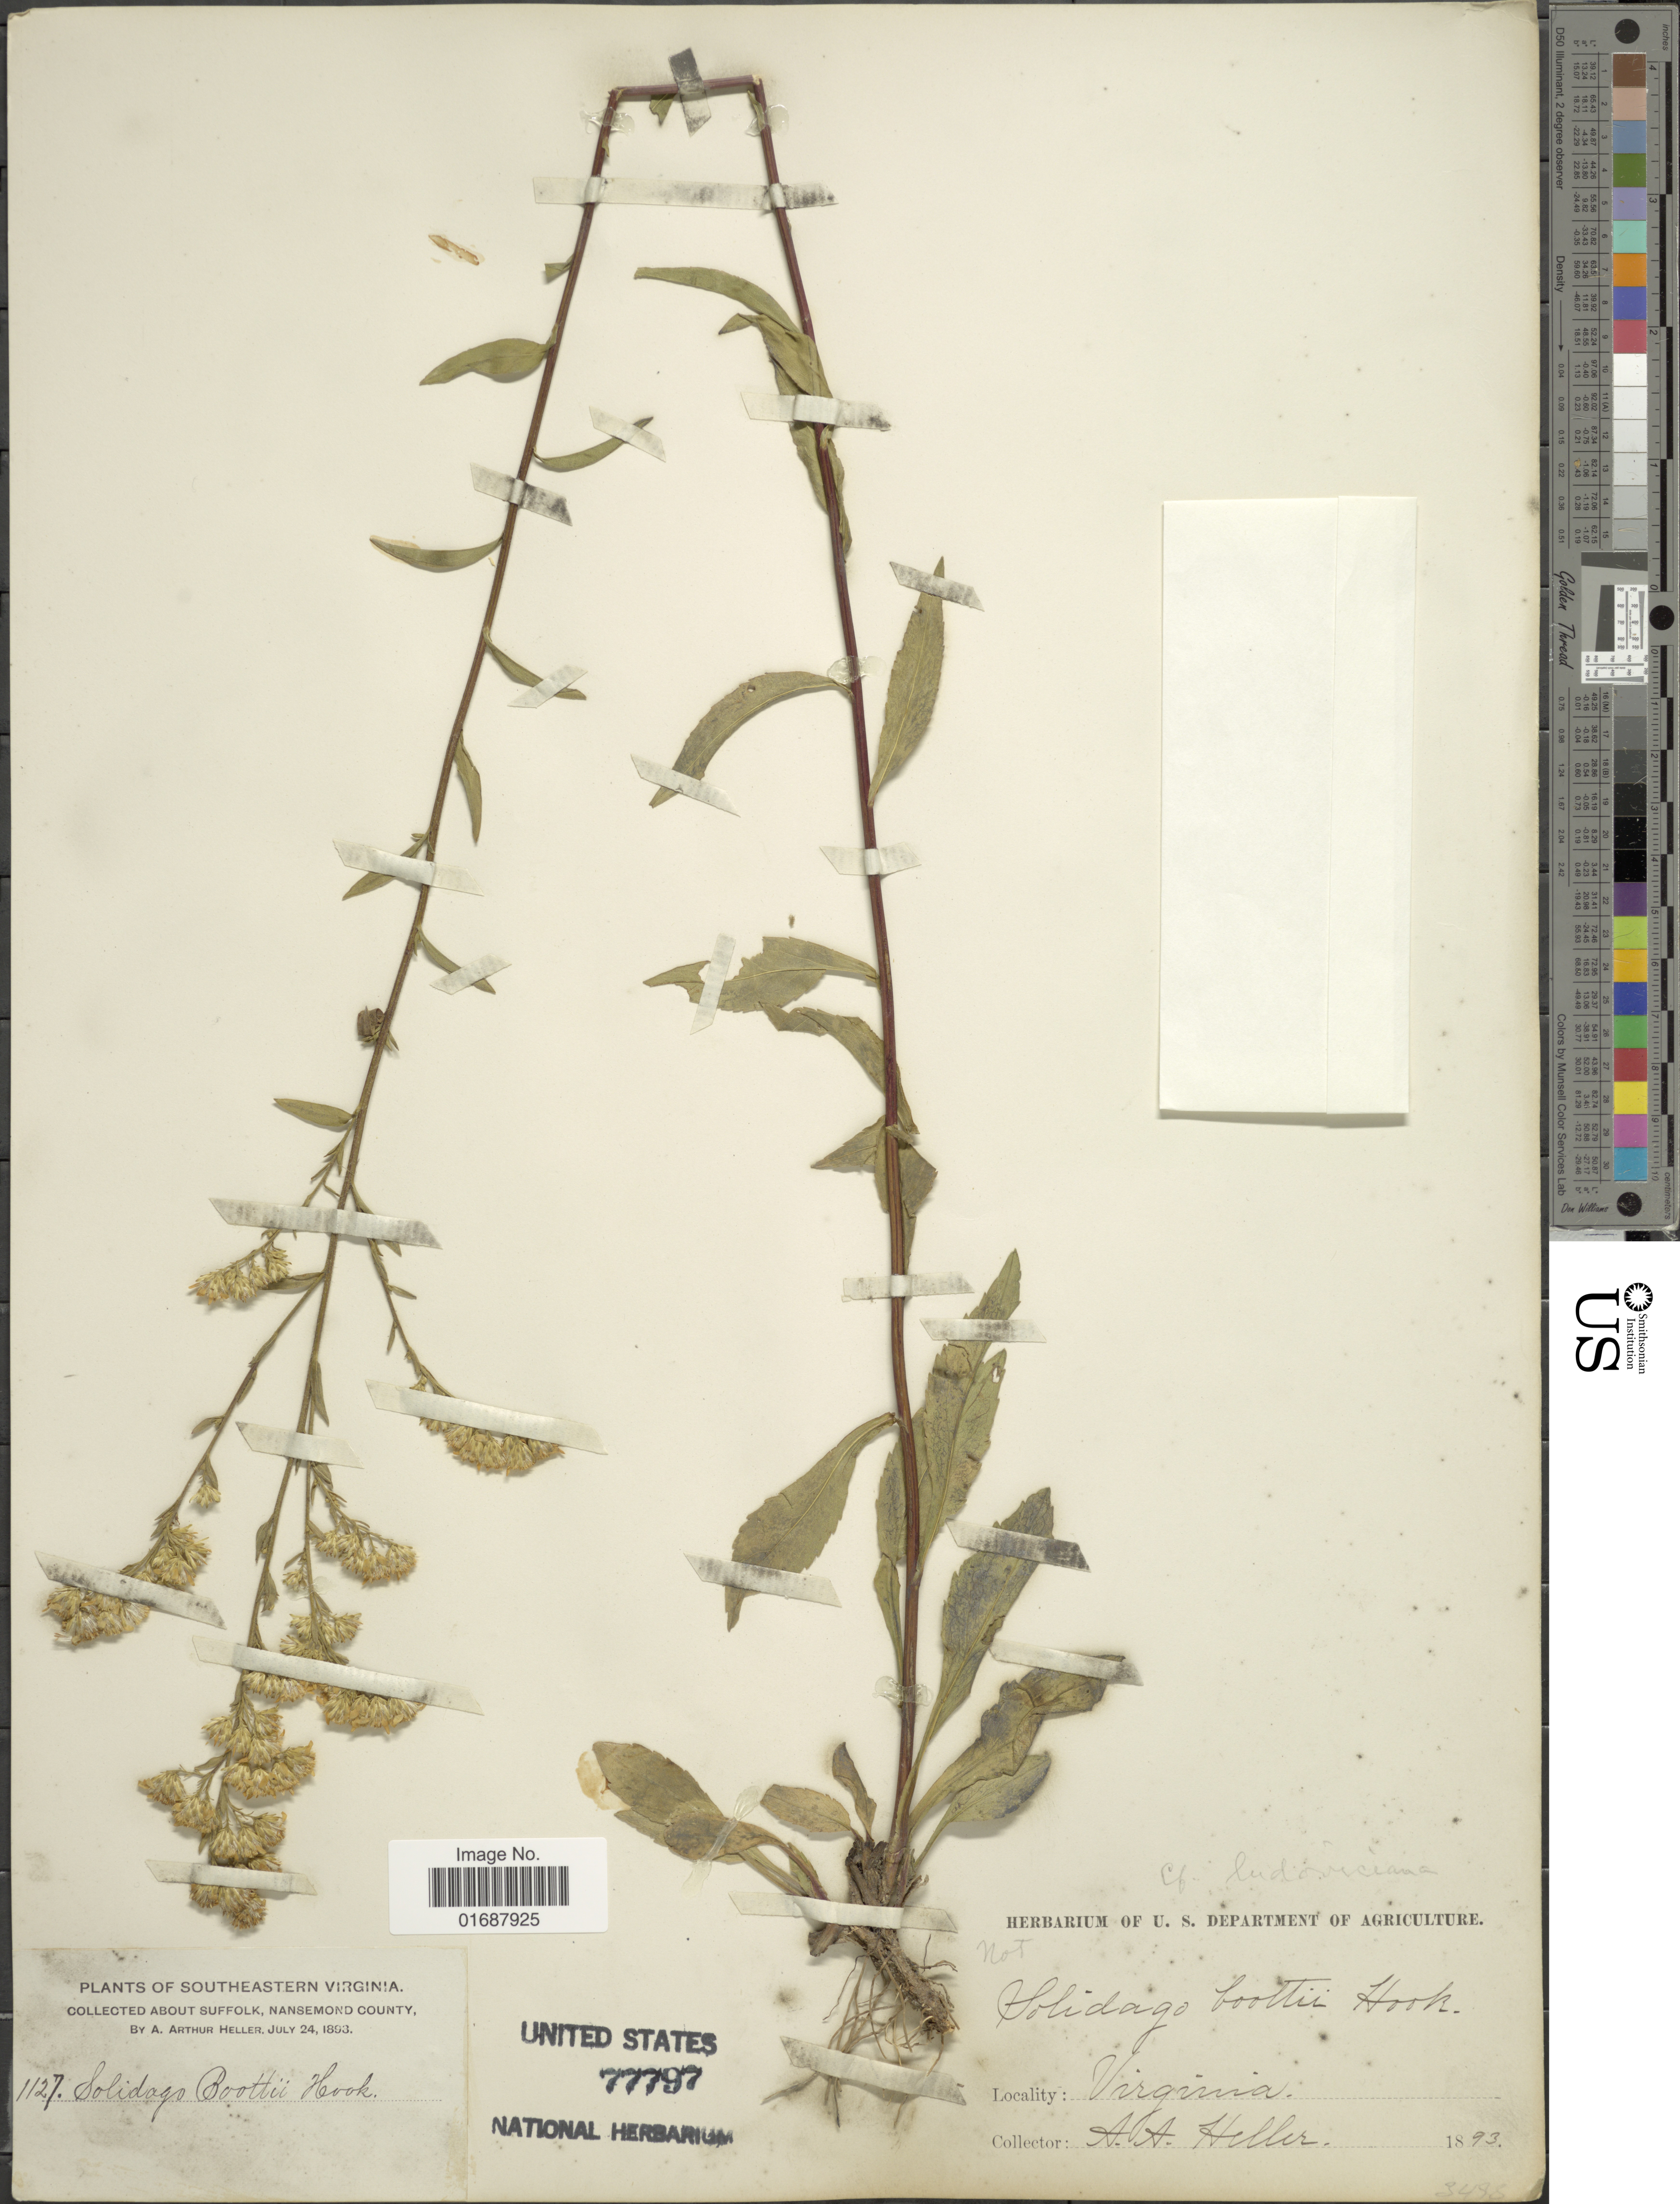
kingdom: Plantae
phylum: Tracheophyta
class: Magnoliopsida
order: Asterales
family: Asteraceae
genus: Solidago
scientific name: Solidago ludoviciana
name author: (A. Gray) Small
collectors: A. A. Heller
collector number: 1127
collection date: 1893-07-24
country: United States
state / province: Virginia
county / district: City of Suffolk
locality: Southeastern Virginia. About Suffolk, Nansemond County.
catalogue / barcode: US 77797